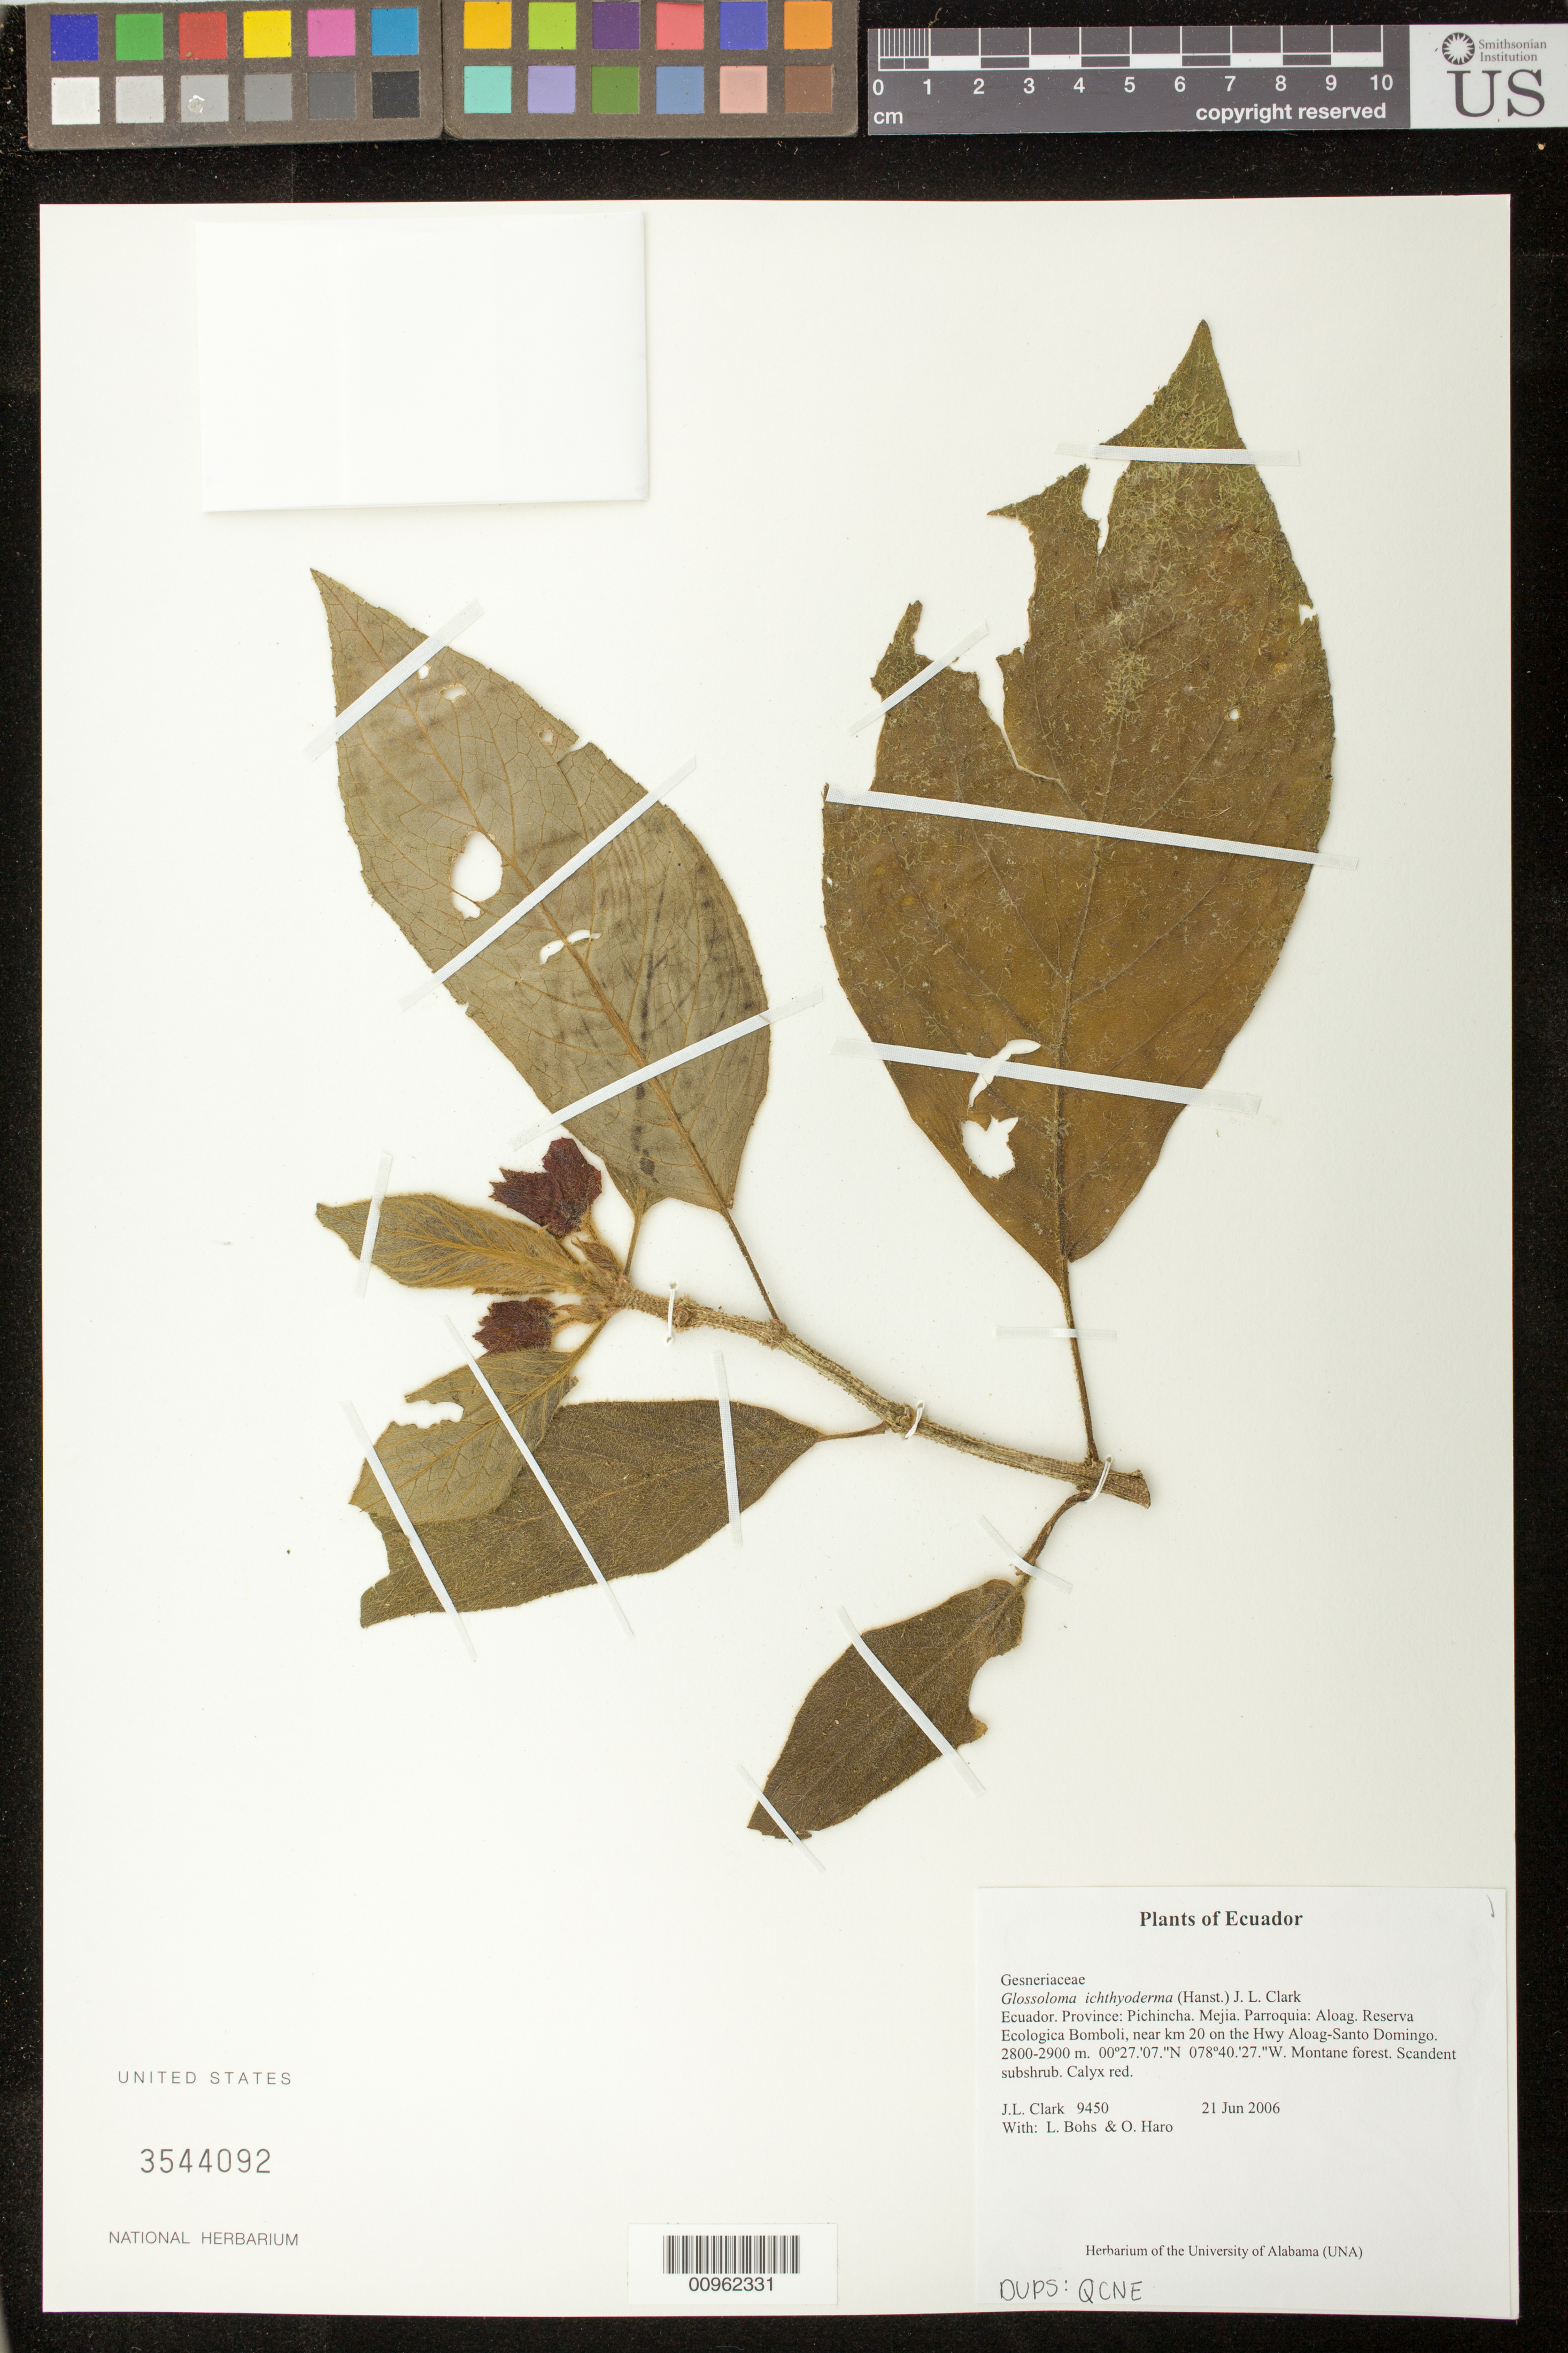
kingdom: Plantae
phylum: Tracheophyta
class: Magnoliopsida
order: Lamiales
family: Gesneriaceae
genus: Glossoloma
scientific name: Glossoloma ichthyoderma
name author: (Hanst.) J.L. Clark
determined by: Clark, J. L., (SEL), The Marie Selby Botanical Garden (UNITED STATES)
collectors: J. L. Clark, L. A. Bohs & O. Haro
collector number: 9450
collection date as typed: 21 Jun 2006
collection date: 2006-06-21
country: Ecuador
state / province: Pichincha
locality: Mejia. Parroquia: Aloag. Reserva Ecologica Bomboli, near km 20 on the Hwy Aloag-Santo Domingo.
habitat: Montane forest.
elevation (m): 2800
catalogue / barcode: US 3544092